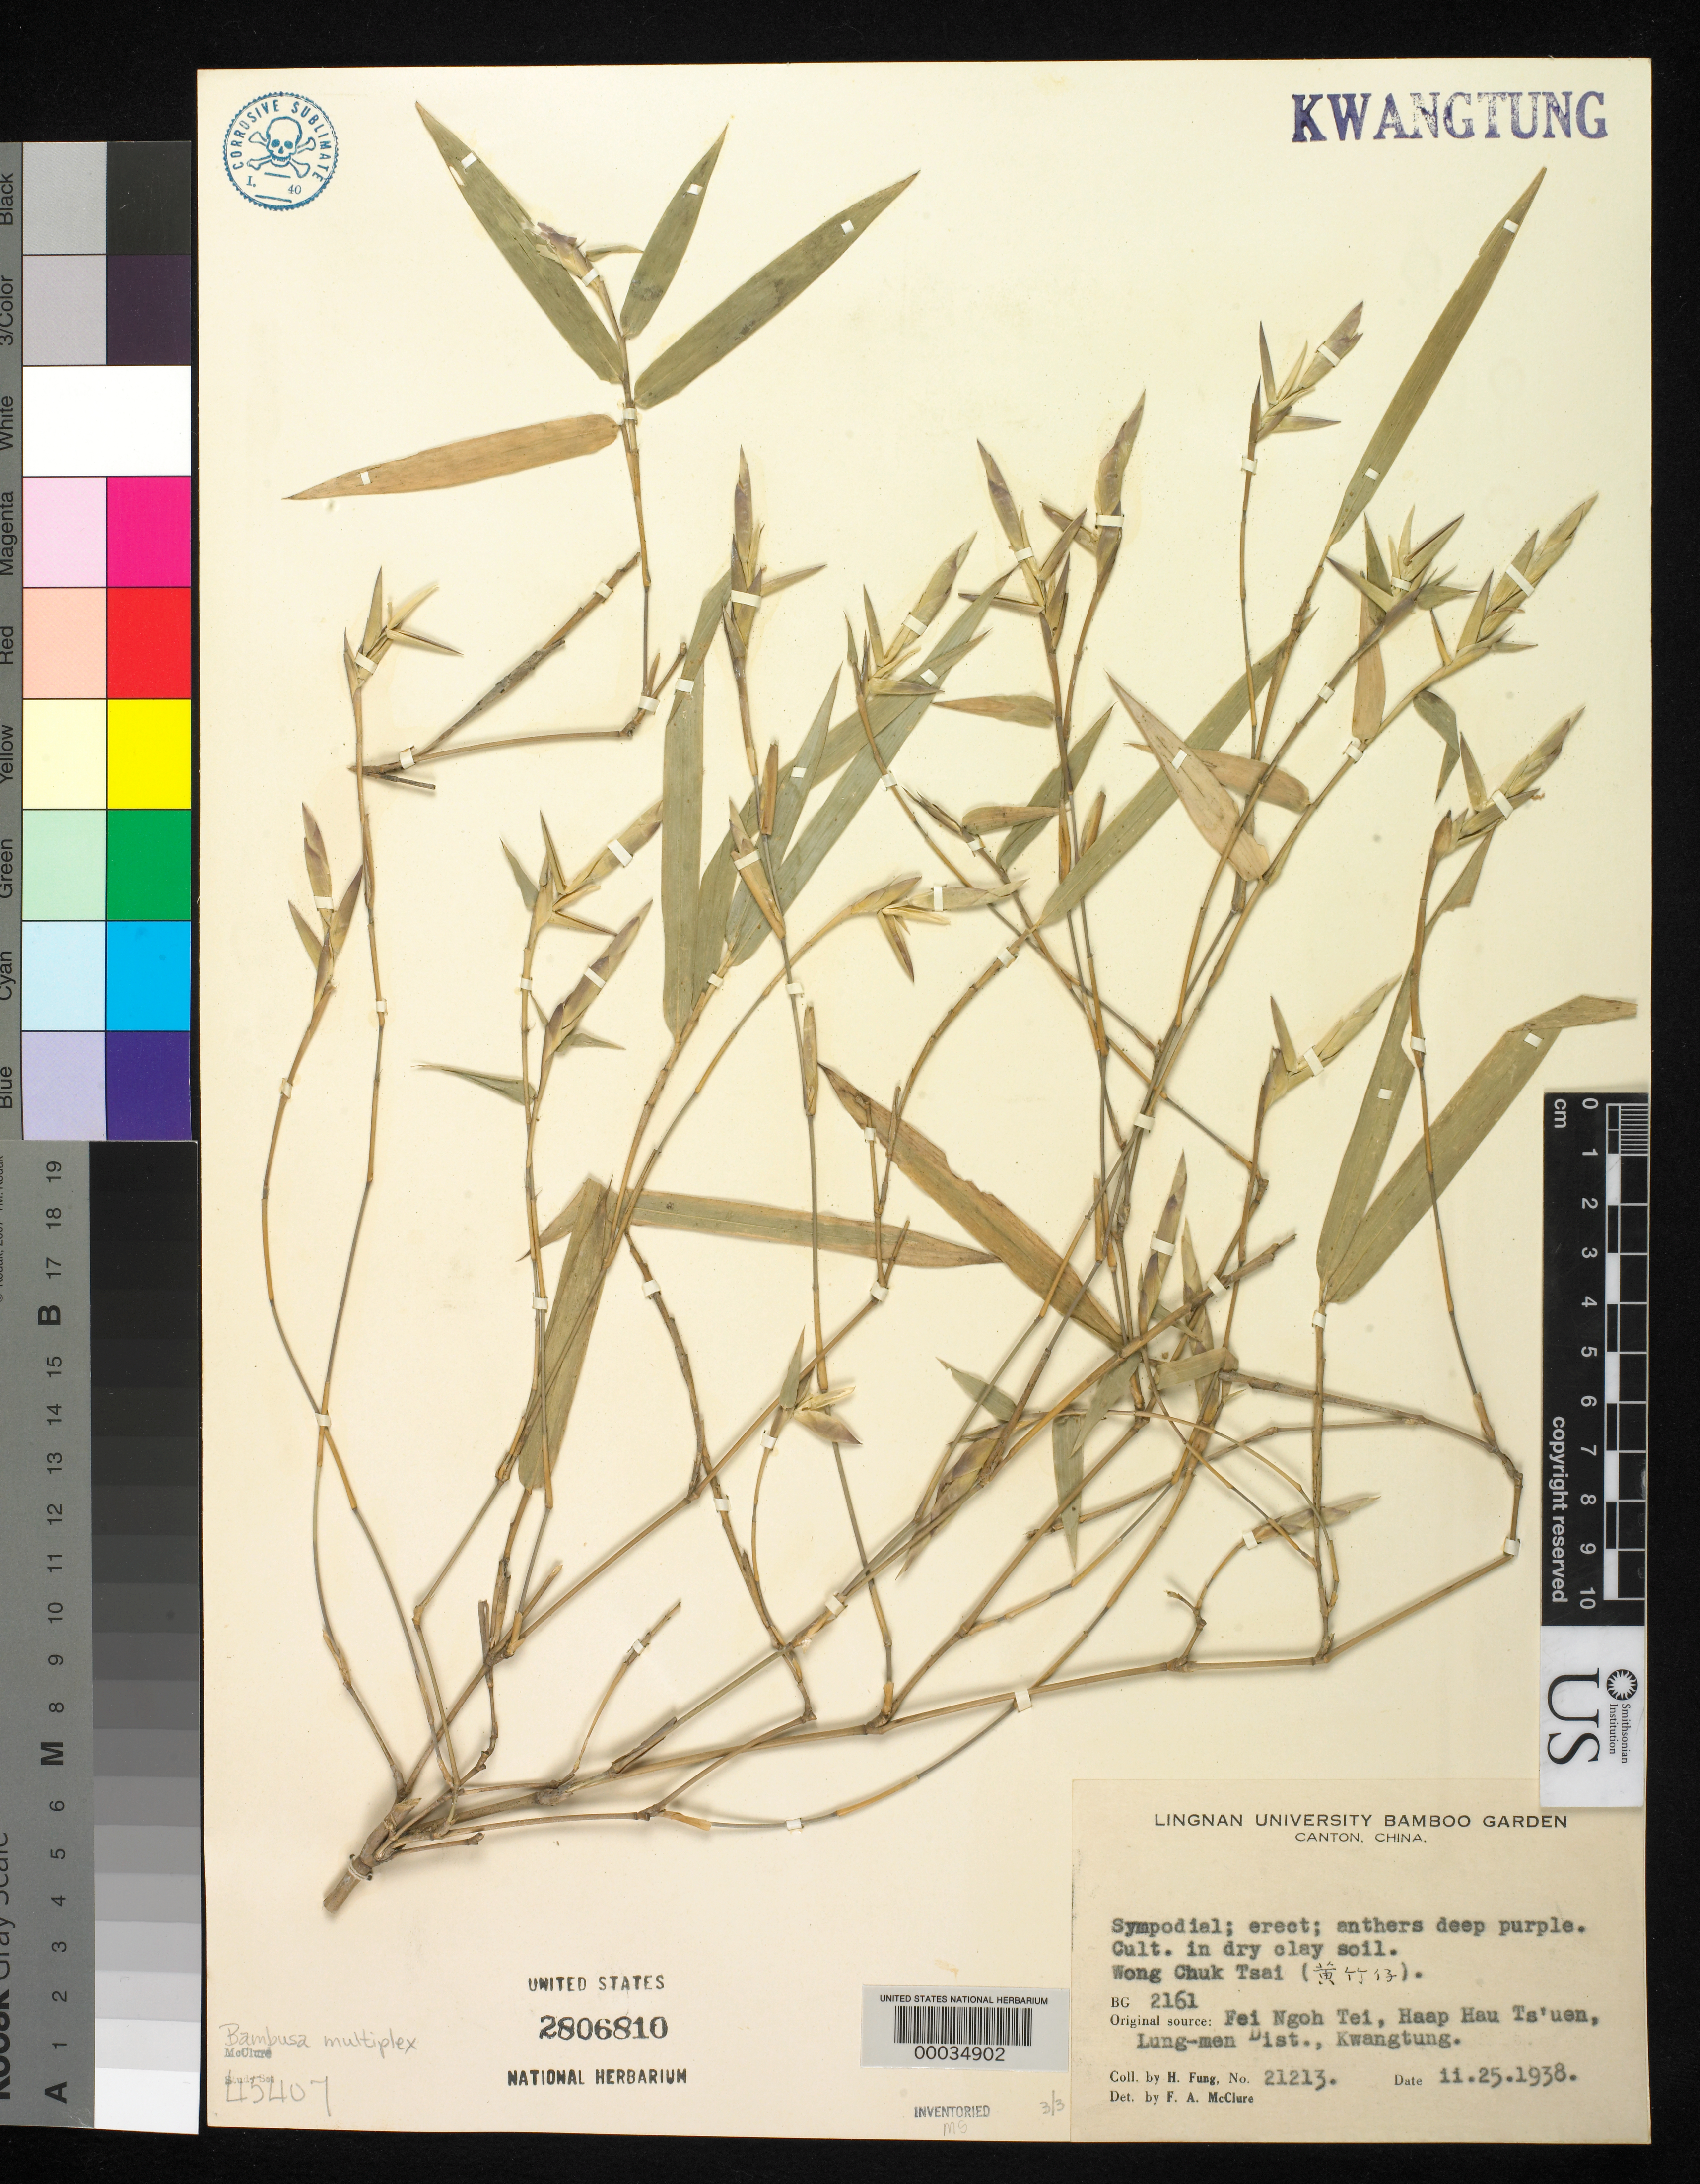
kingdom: Plantae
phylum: Tracheophyta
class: Liliopsida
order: Poales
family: Poaceae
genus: Bambusa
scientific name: Bambusa multiplex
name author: (Lour.) Raeusch. ex Schult. & Schult. f.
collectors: H. L. Fung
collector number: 21213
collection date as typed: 25 Feb 1938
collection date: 1938-02-25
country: China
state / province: Guangdong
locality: Haap hau ts'uen, fei ngon tei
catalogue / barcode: US 2806810